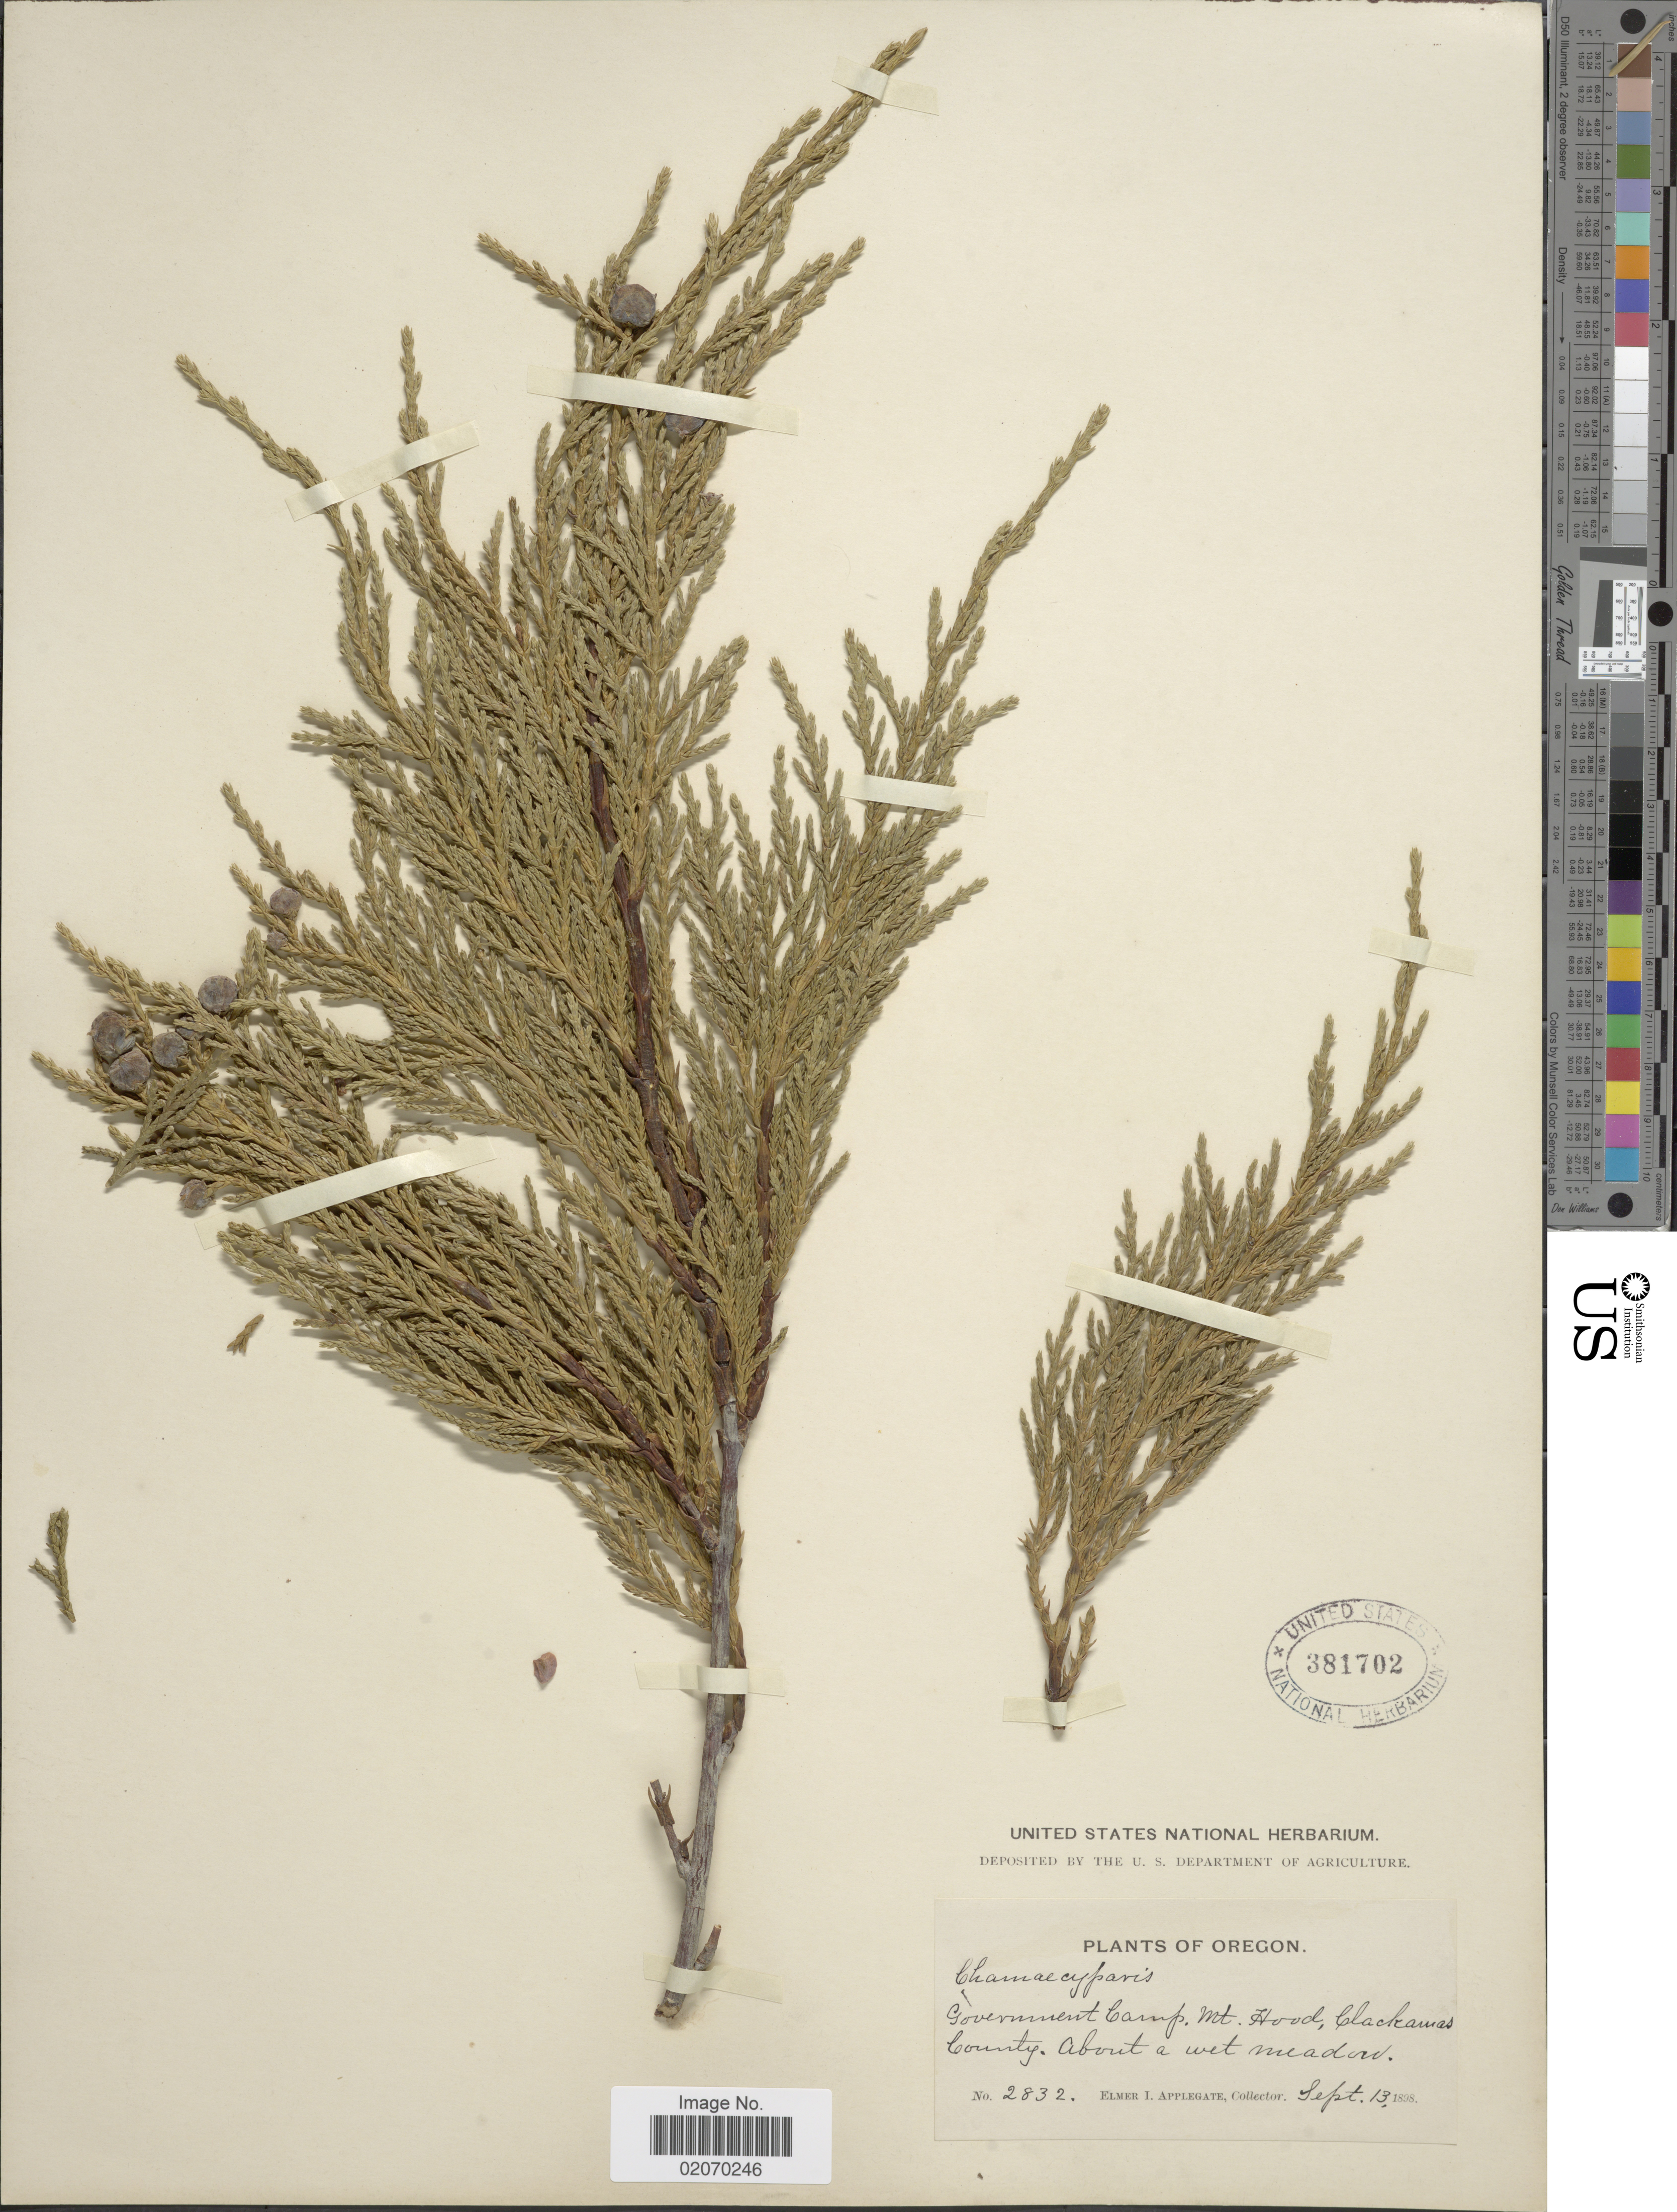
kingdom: Plantae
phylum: Tracheophyta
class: Pinopsida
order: Pinales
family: Cupressaceae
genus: Chamaecyparis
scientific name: Chamaecyparis nootkatensis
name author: (D. Don) Spach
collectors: E. I. Applegate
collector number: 2832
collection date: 1898-09-13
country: United States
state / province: Oregon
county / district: Clackamas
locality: Government Camp. Mt. Hood, Clackamas County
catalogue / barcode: US 381702